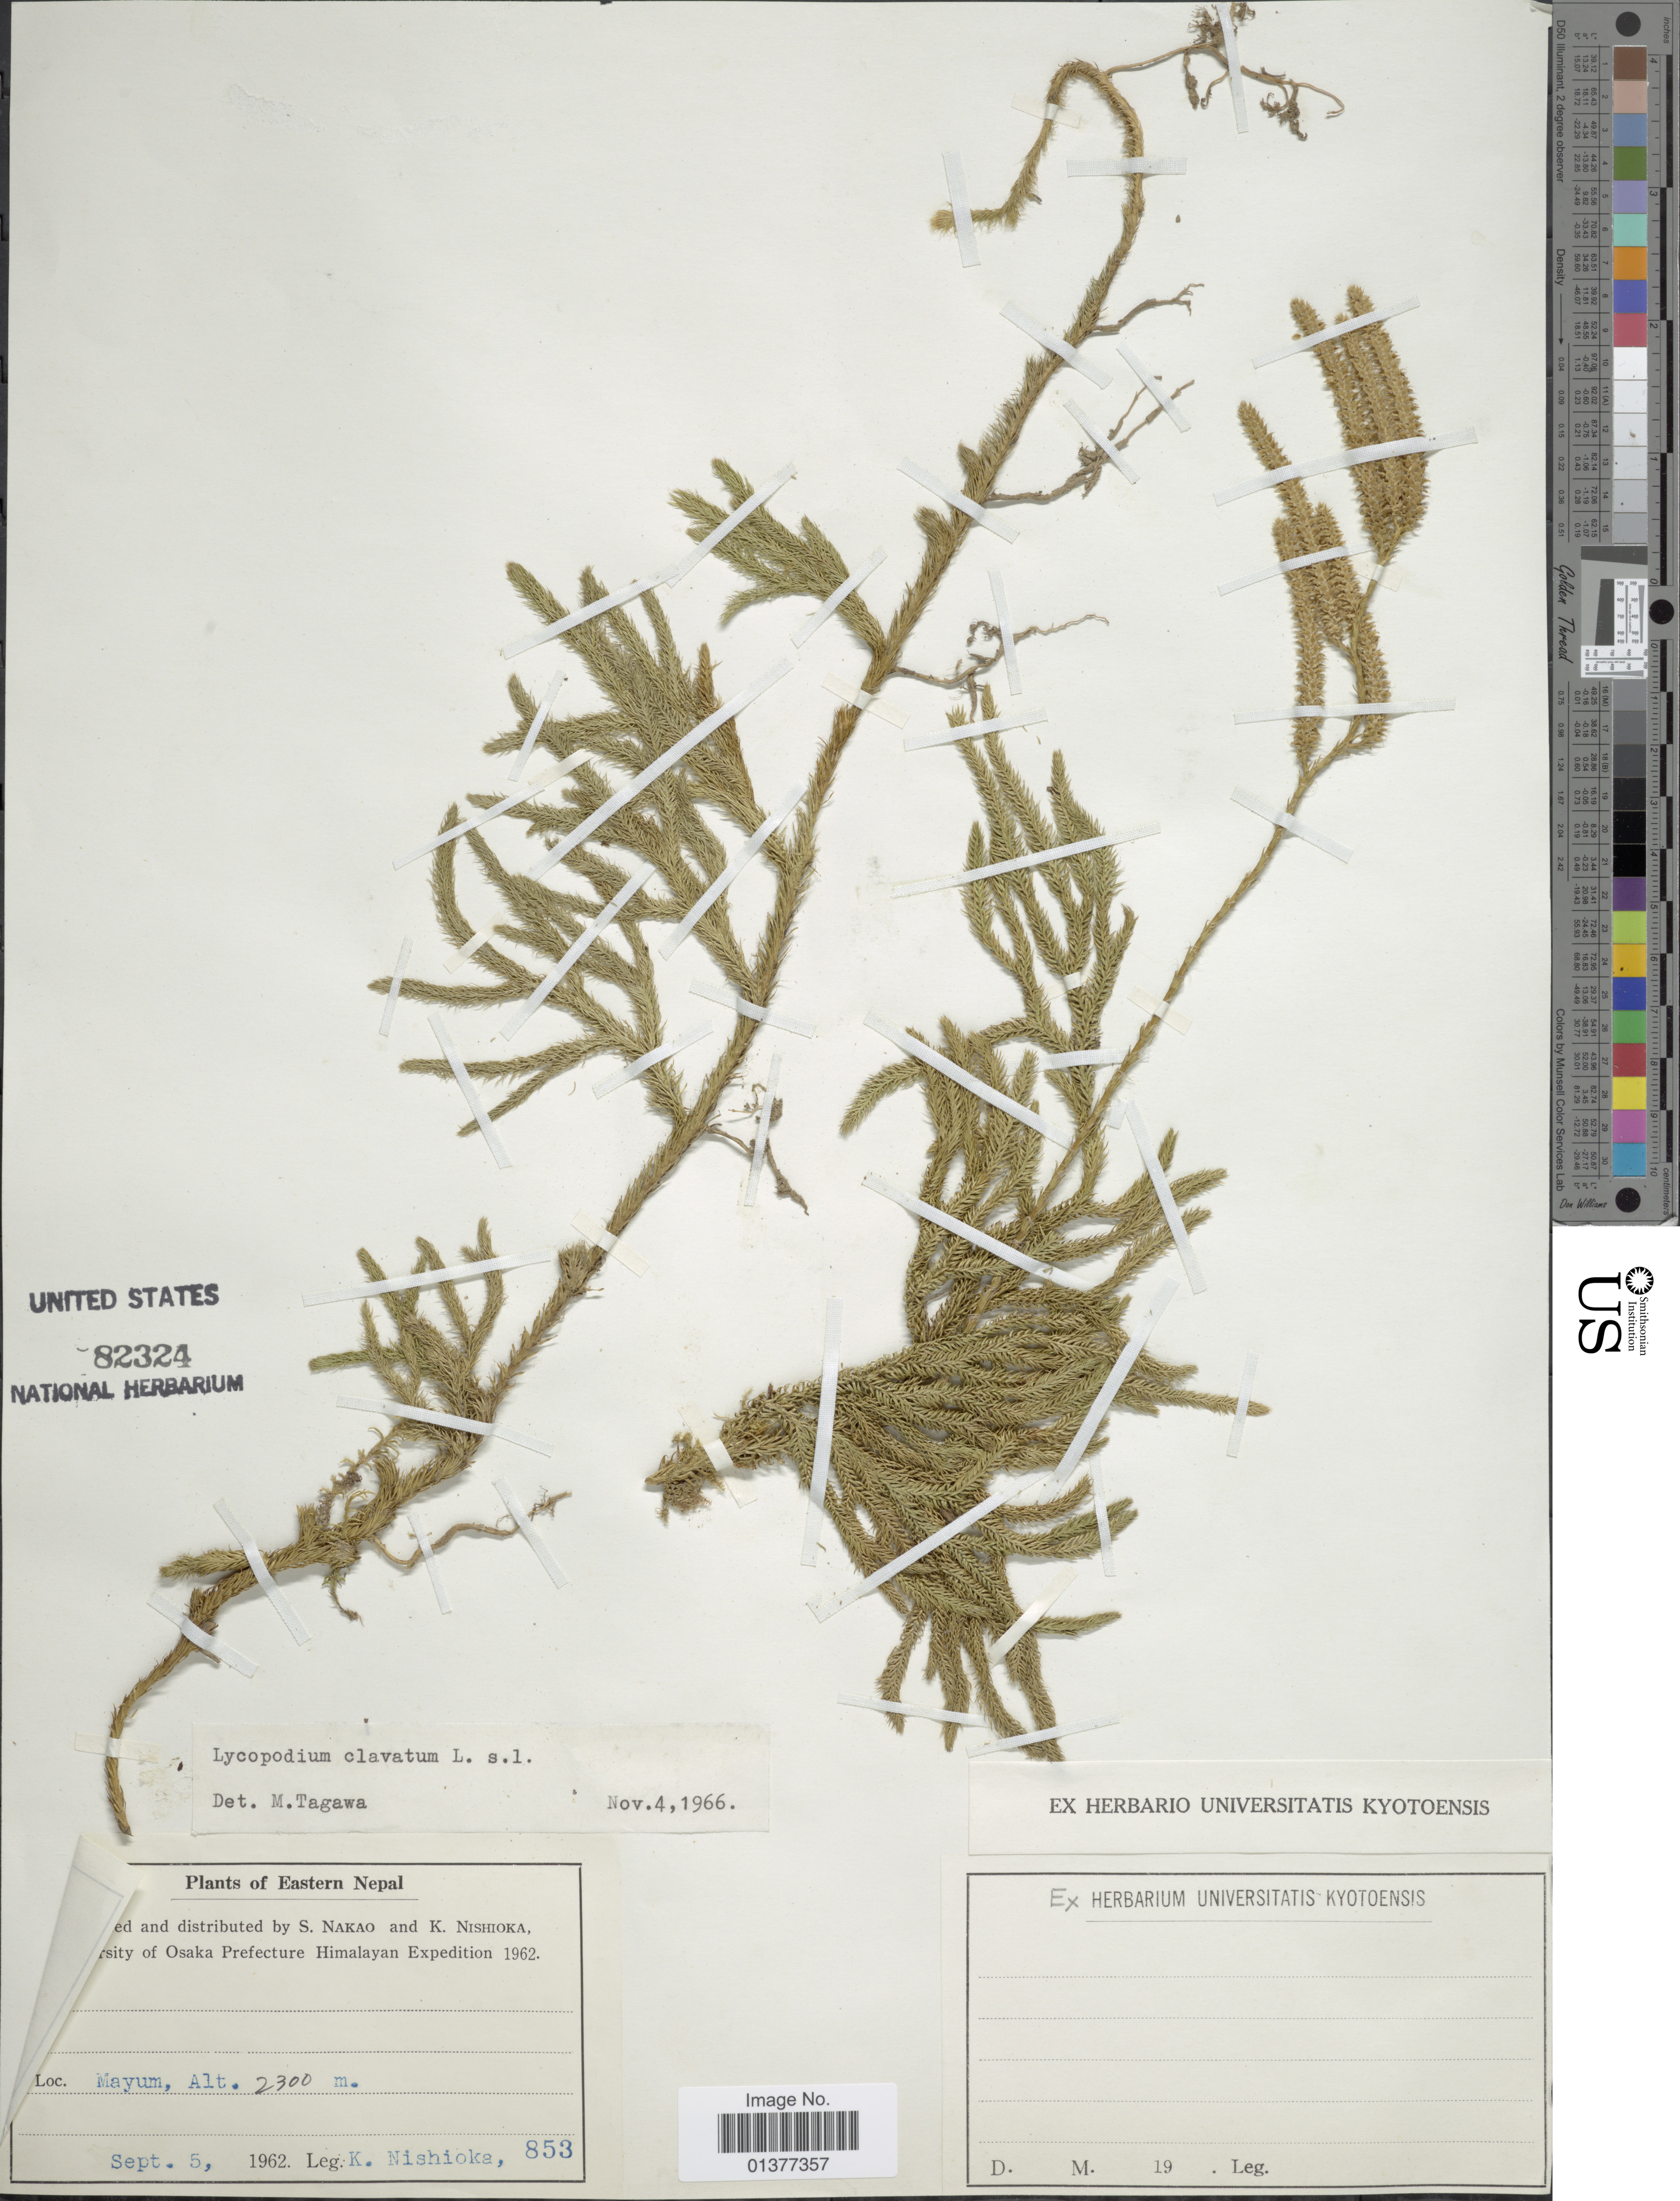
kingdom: Plantae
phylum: Tracheophyta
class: Lycopodiopsida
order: Lycopodiales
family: Lycopodiaceae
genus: Lycopodium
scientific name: Lycopodium clavatum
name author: L.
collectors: K. Nishioka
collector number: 853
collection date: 1962-09-05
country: Nepal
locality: Eastern Nepal, Mayum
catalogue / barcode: US 82324